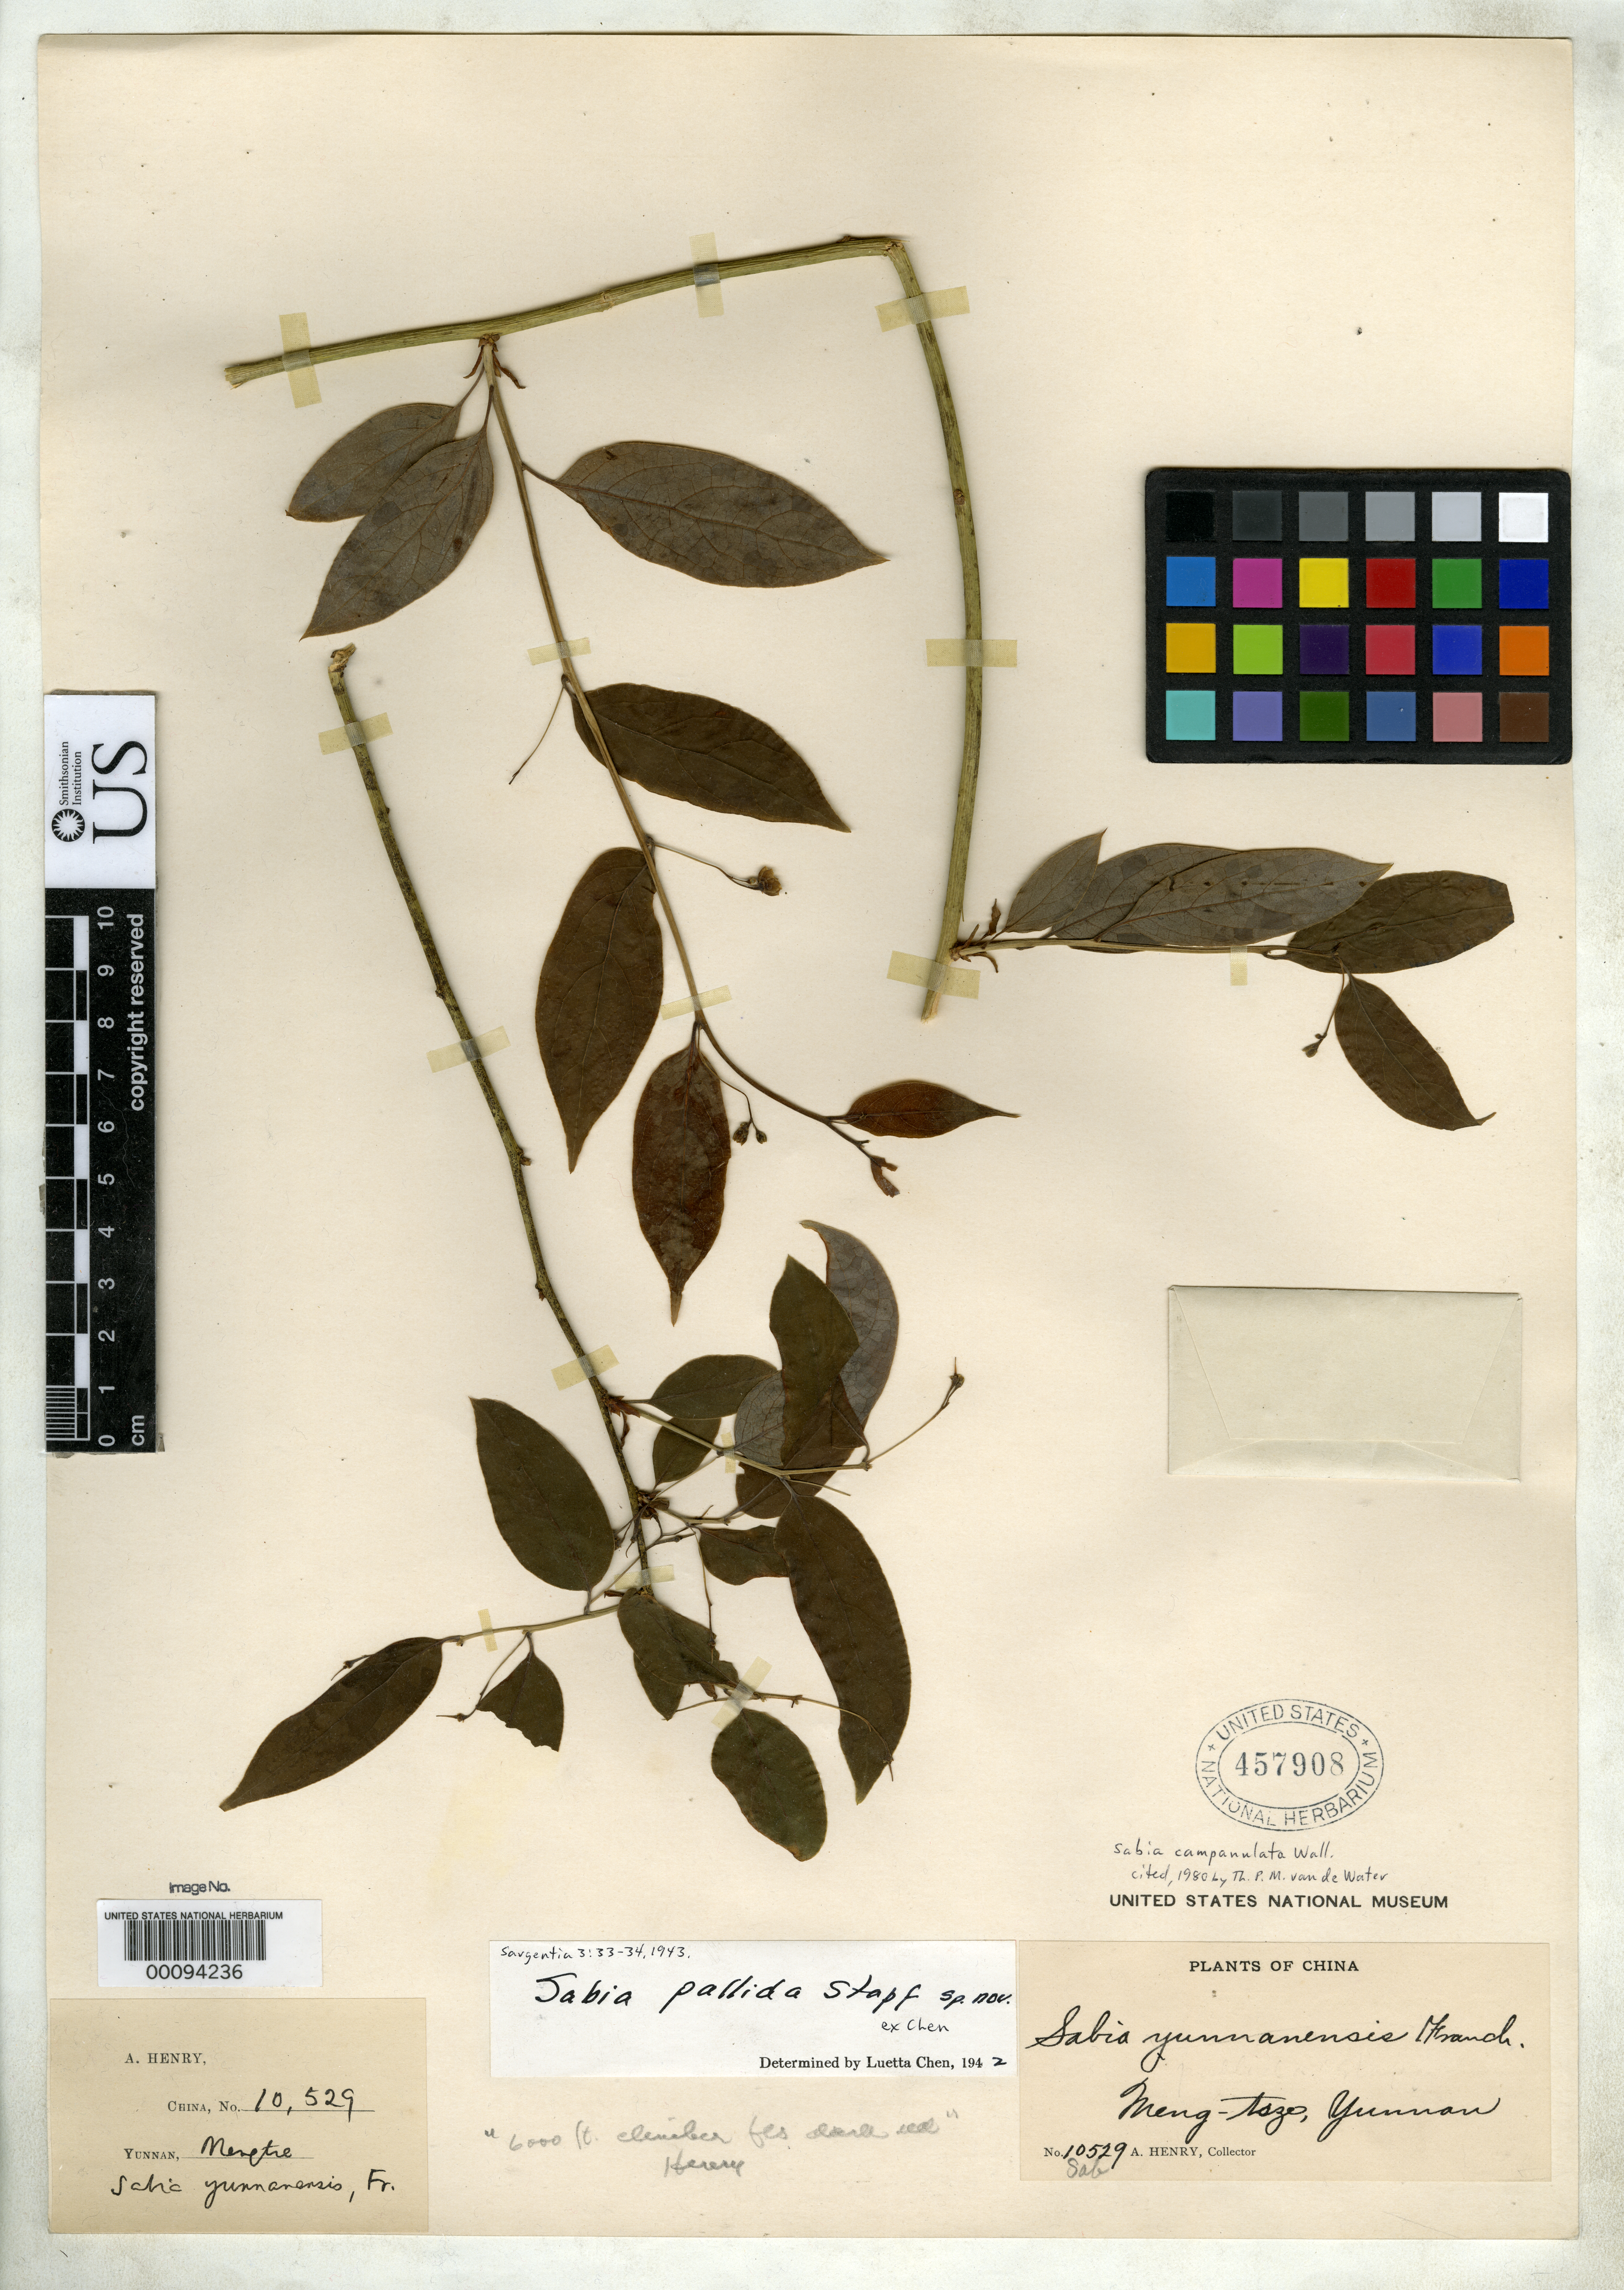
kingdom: Plantae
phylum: Tracheophyta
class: Magnoliopsida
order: Proteales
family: Sabiaceae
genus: Sabia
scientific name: Sabia pallida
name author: Stapf in Luetta Chen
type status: Isotype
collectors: A. Henry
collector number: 10529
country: China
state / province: Yunnan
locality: Meng-tsze.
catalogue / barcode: US 457908